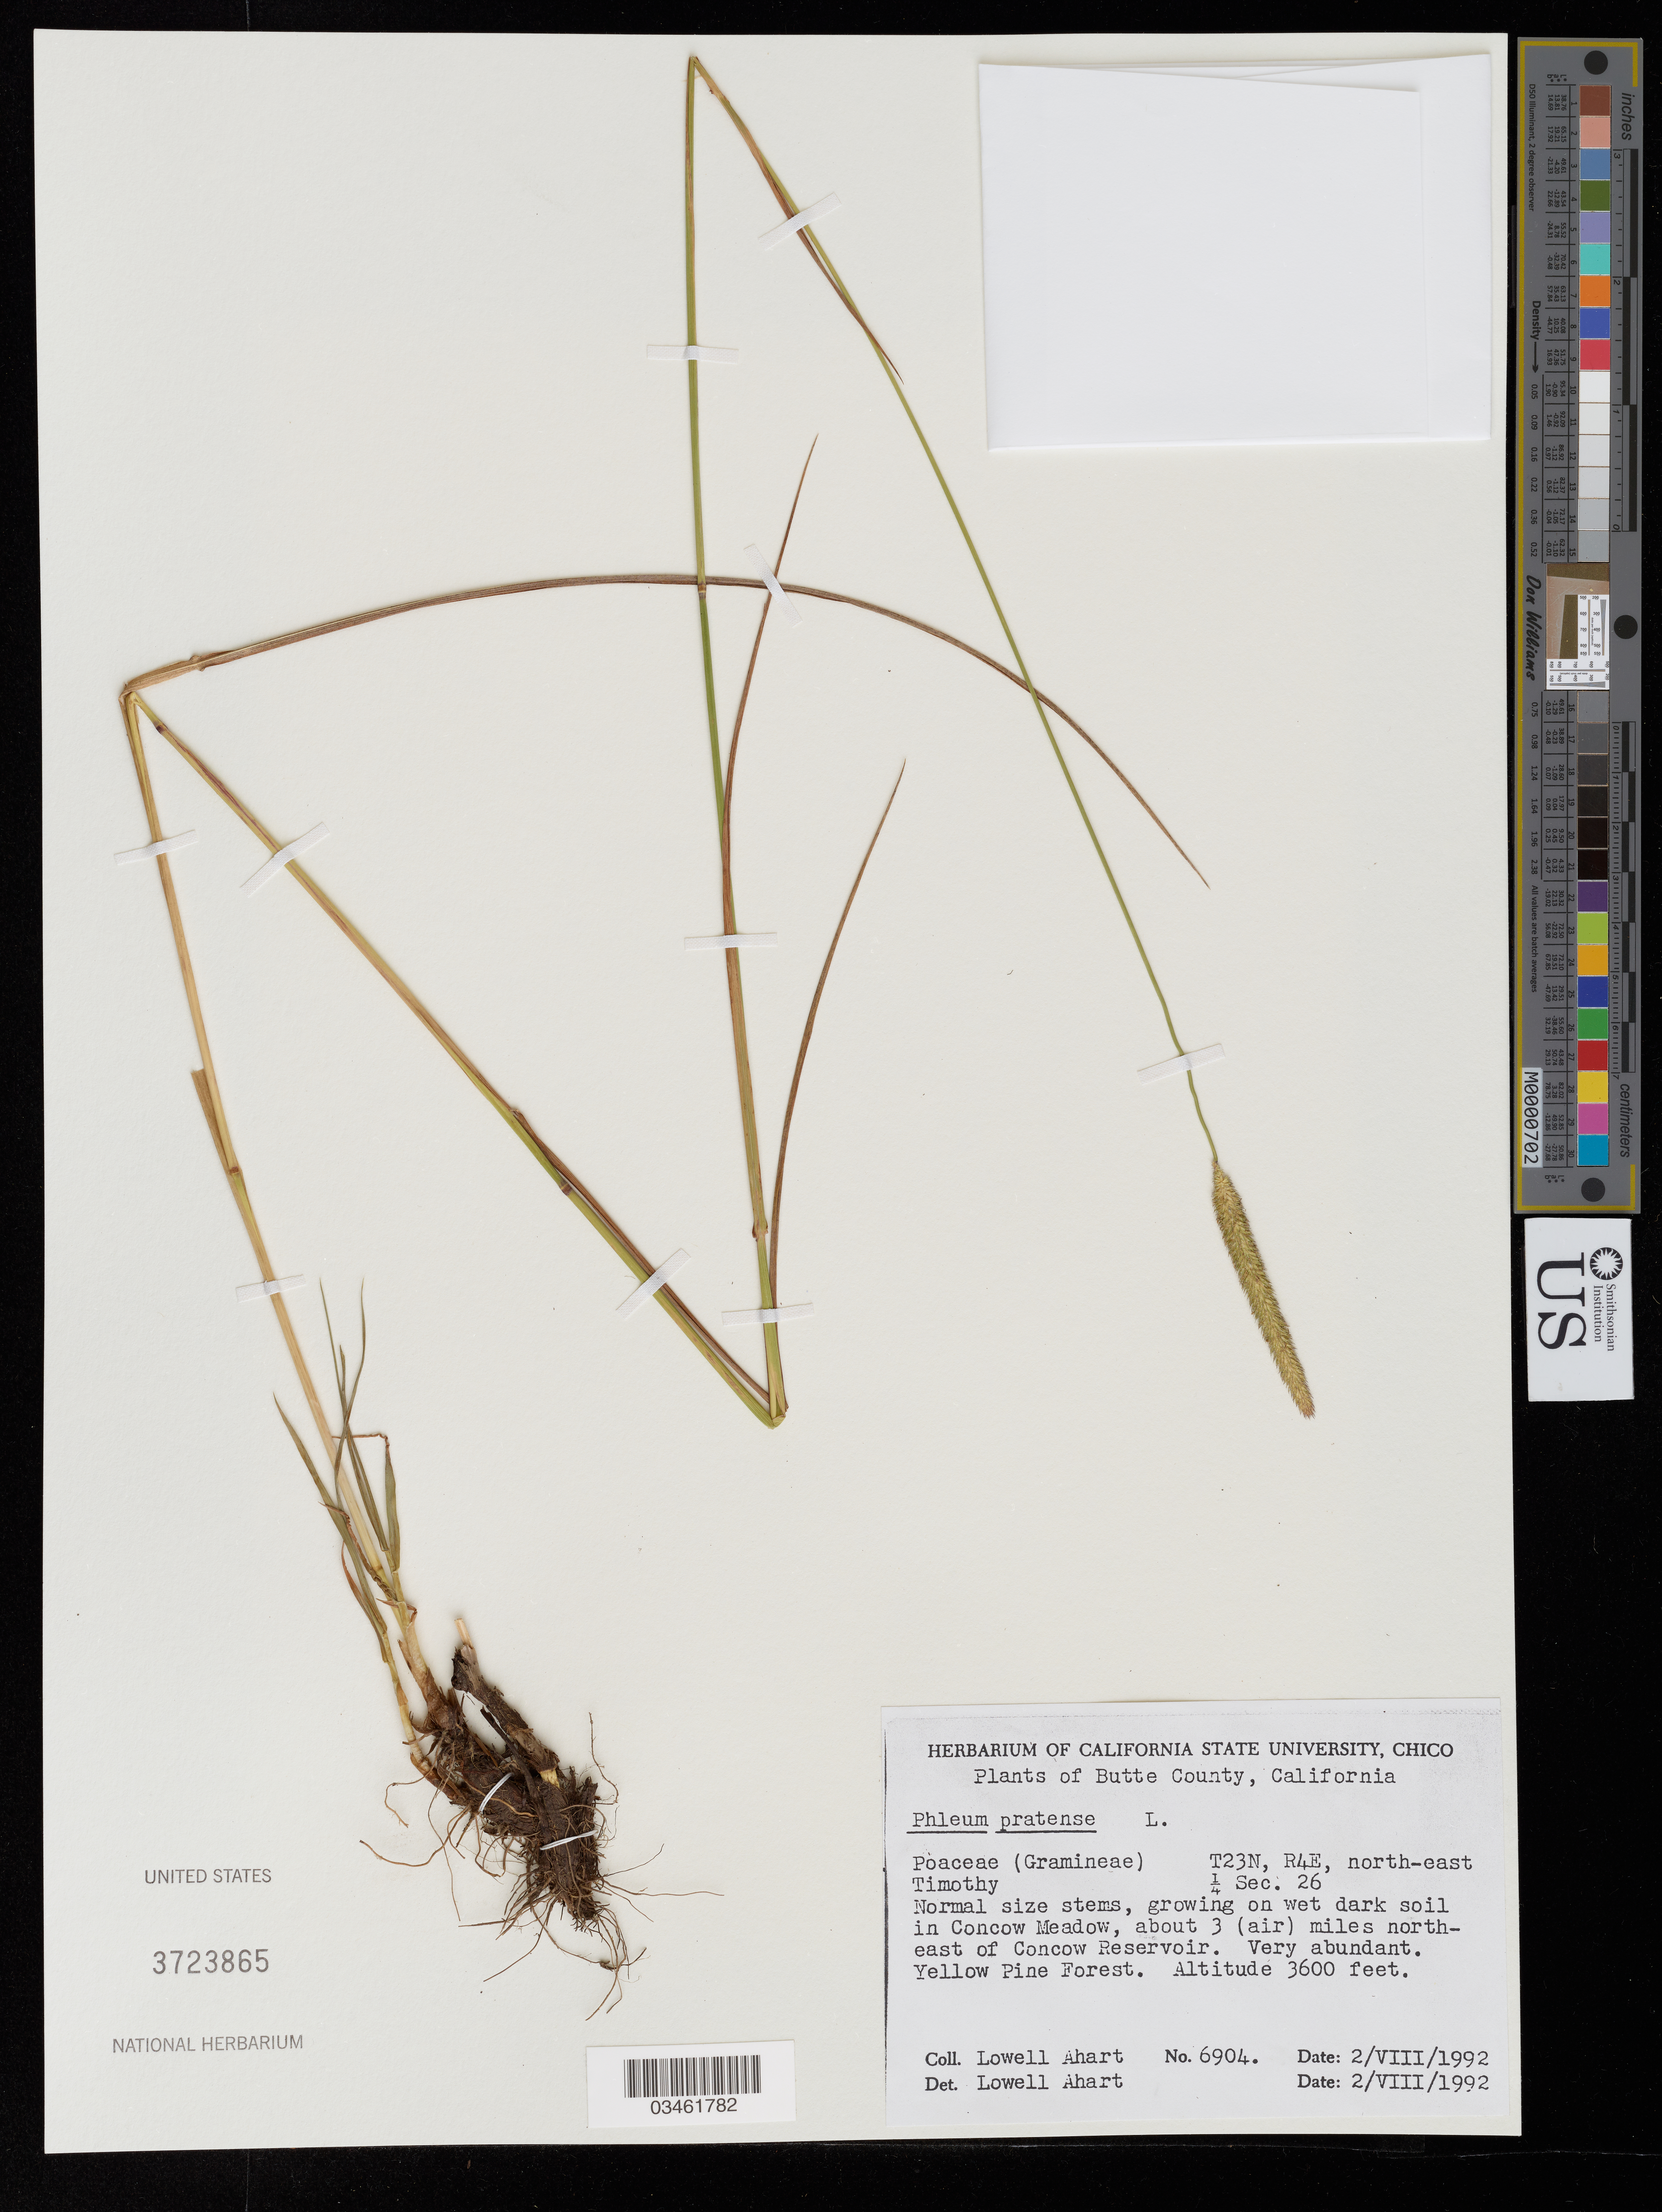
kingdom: Plantae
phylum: Tracheophyta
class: Liliopsida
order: Poales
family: Poaceae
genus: Phleum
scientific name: Phleum pratense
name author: L.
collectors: L. Ahart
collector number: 6904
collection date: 1992-08-02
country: United States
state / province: California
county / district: Butte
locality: Butte County. T23N, R4E, north-east ¼ Sec. 26. Timothy. In Concow Meadow, about 3 (air) miles north-east of Concow Reservoir. Yellow Pine Forest.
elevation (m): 1097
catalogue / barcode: US 3723865